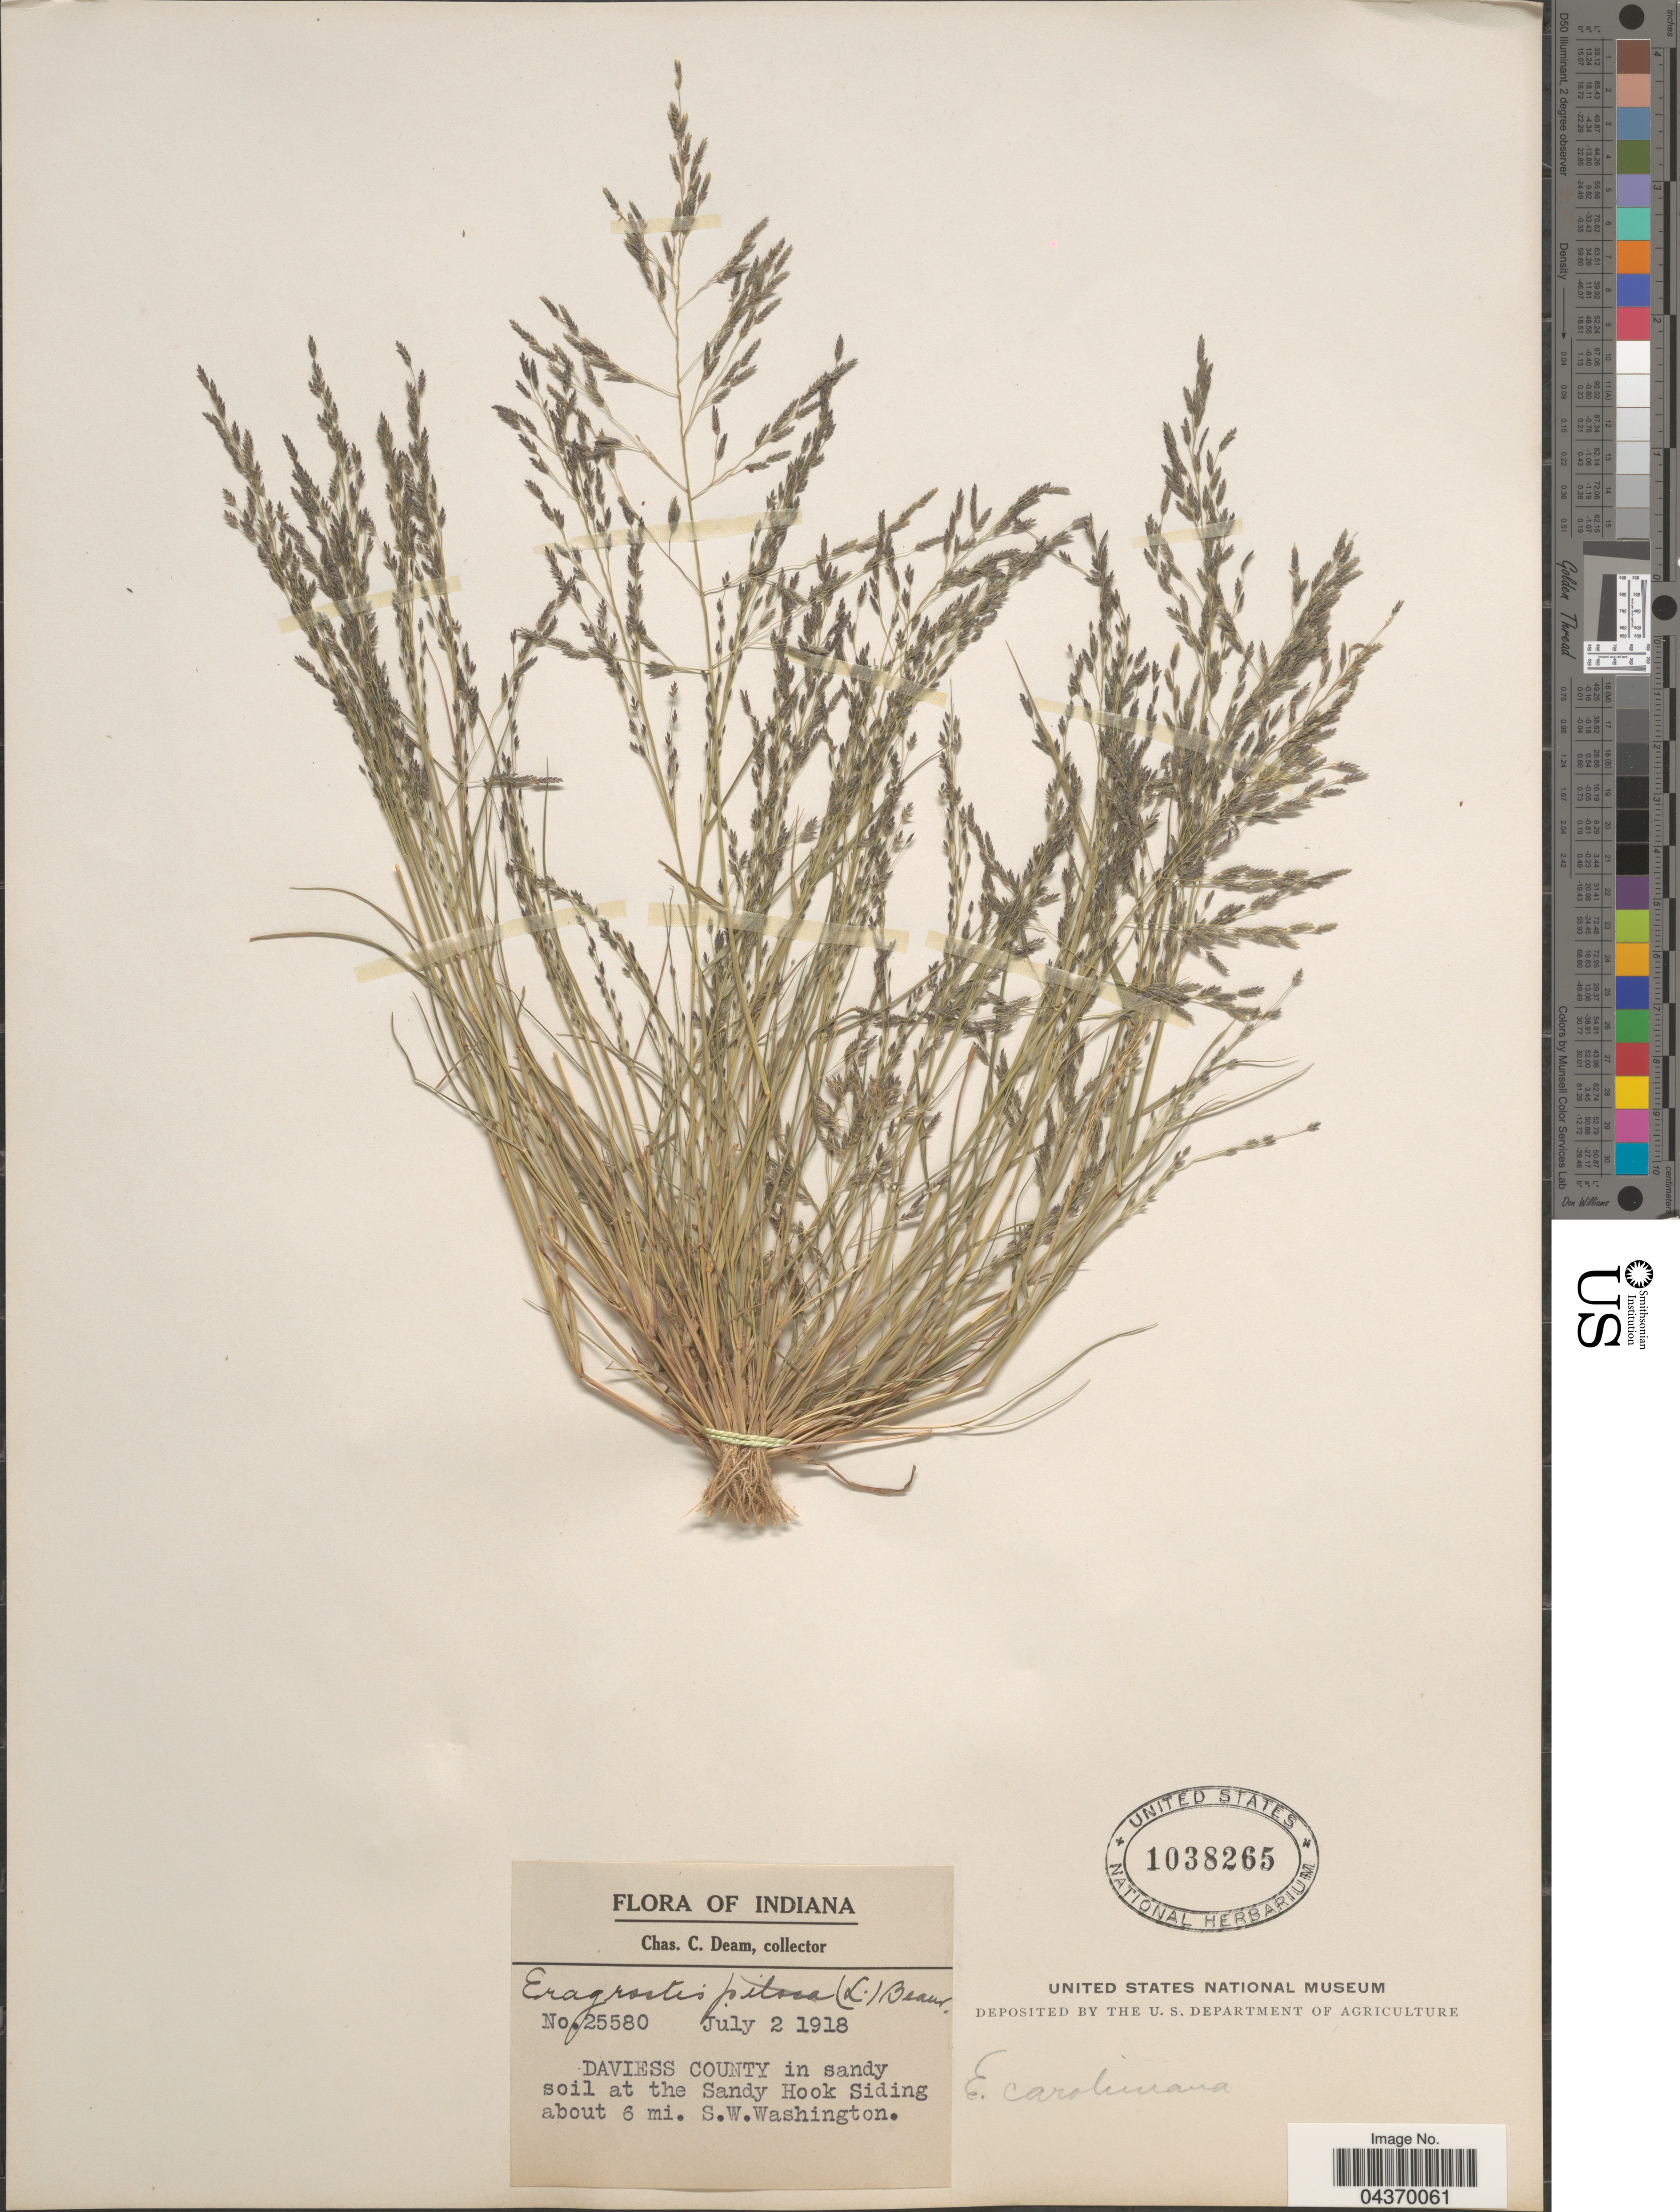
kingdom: Plantae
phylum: Tracheophyta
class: Liliopsida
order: Poales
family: Poaceae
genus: Eragrostis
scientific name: Eragrostis pectinacea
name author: (Michx.) Nees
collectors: C. C. Deam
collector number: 25580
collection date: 1918-07-02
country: United States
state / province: Indiana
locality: Davies County in sandy soil at the Sandy Hook Siding about 6 mi. S.W.Washington.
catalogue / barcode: US 1038265